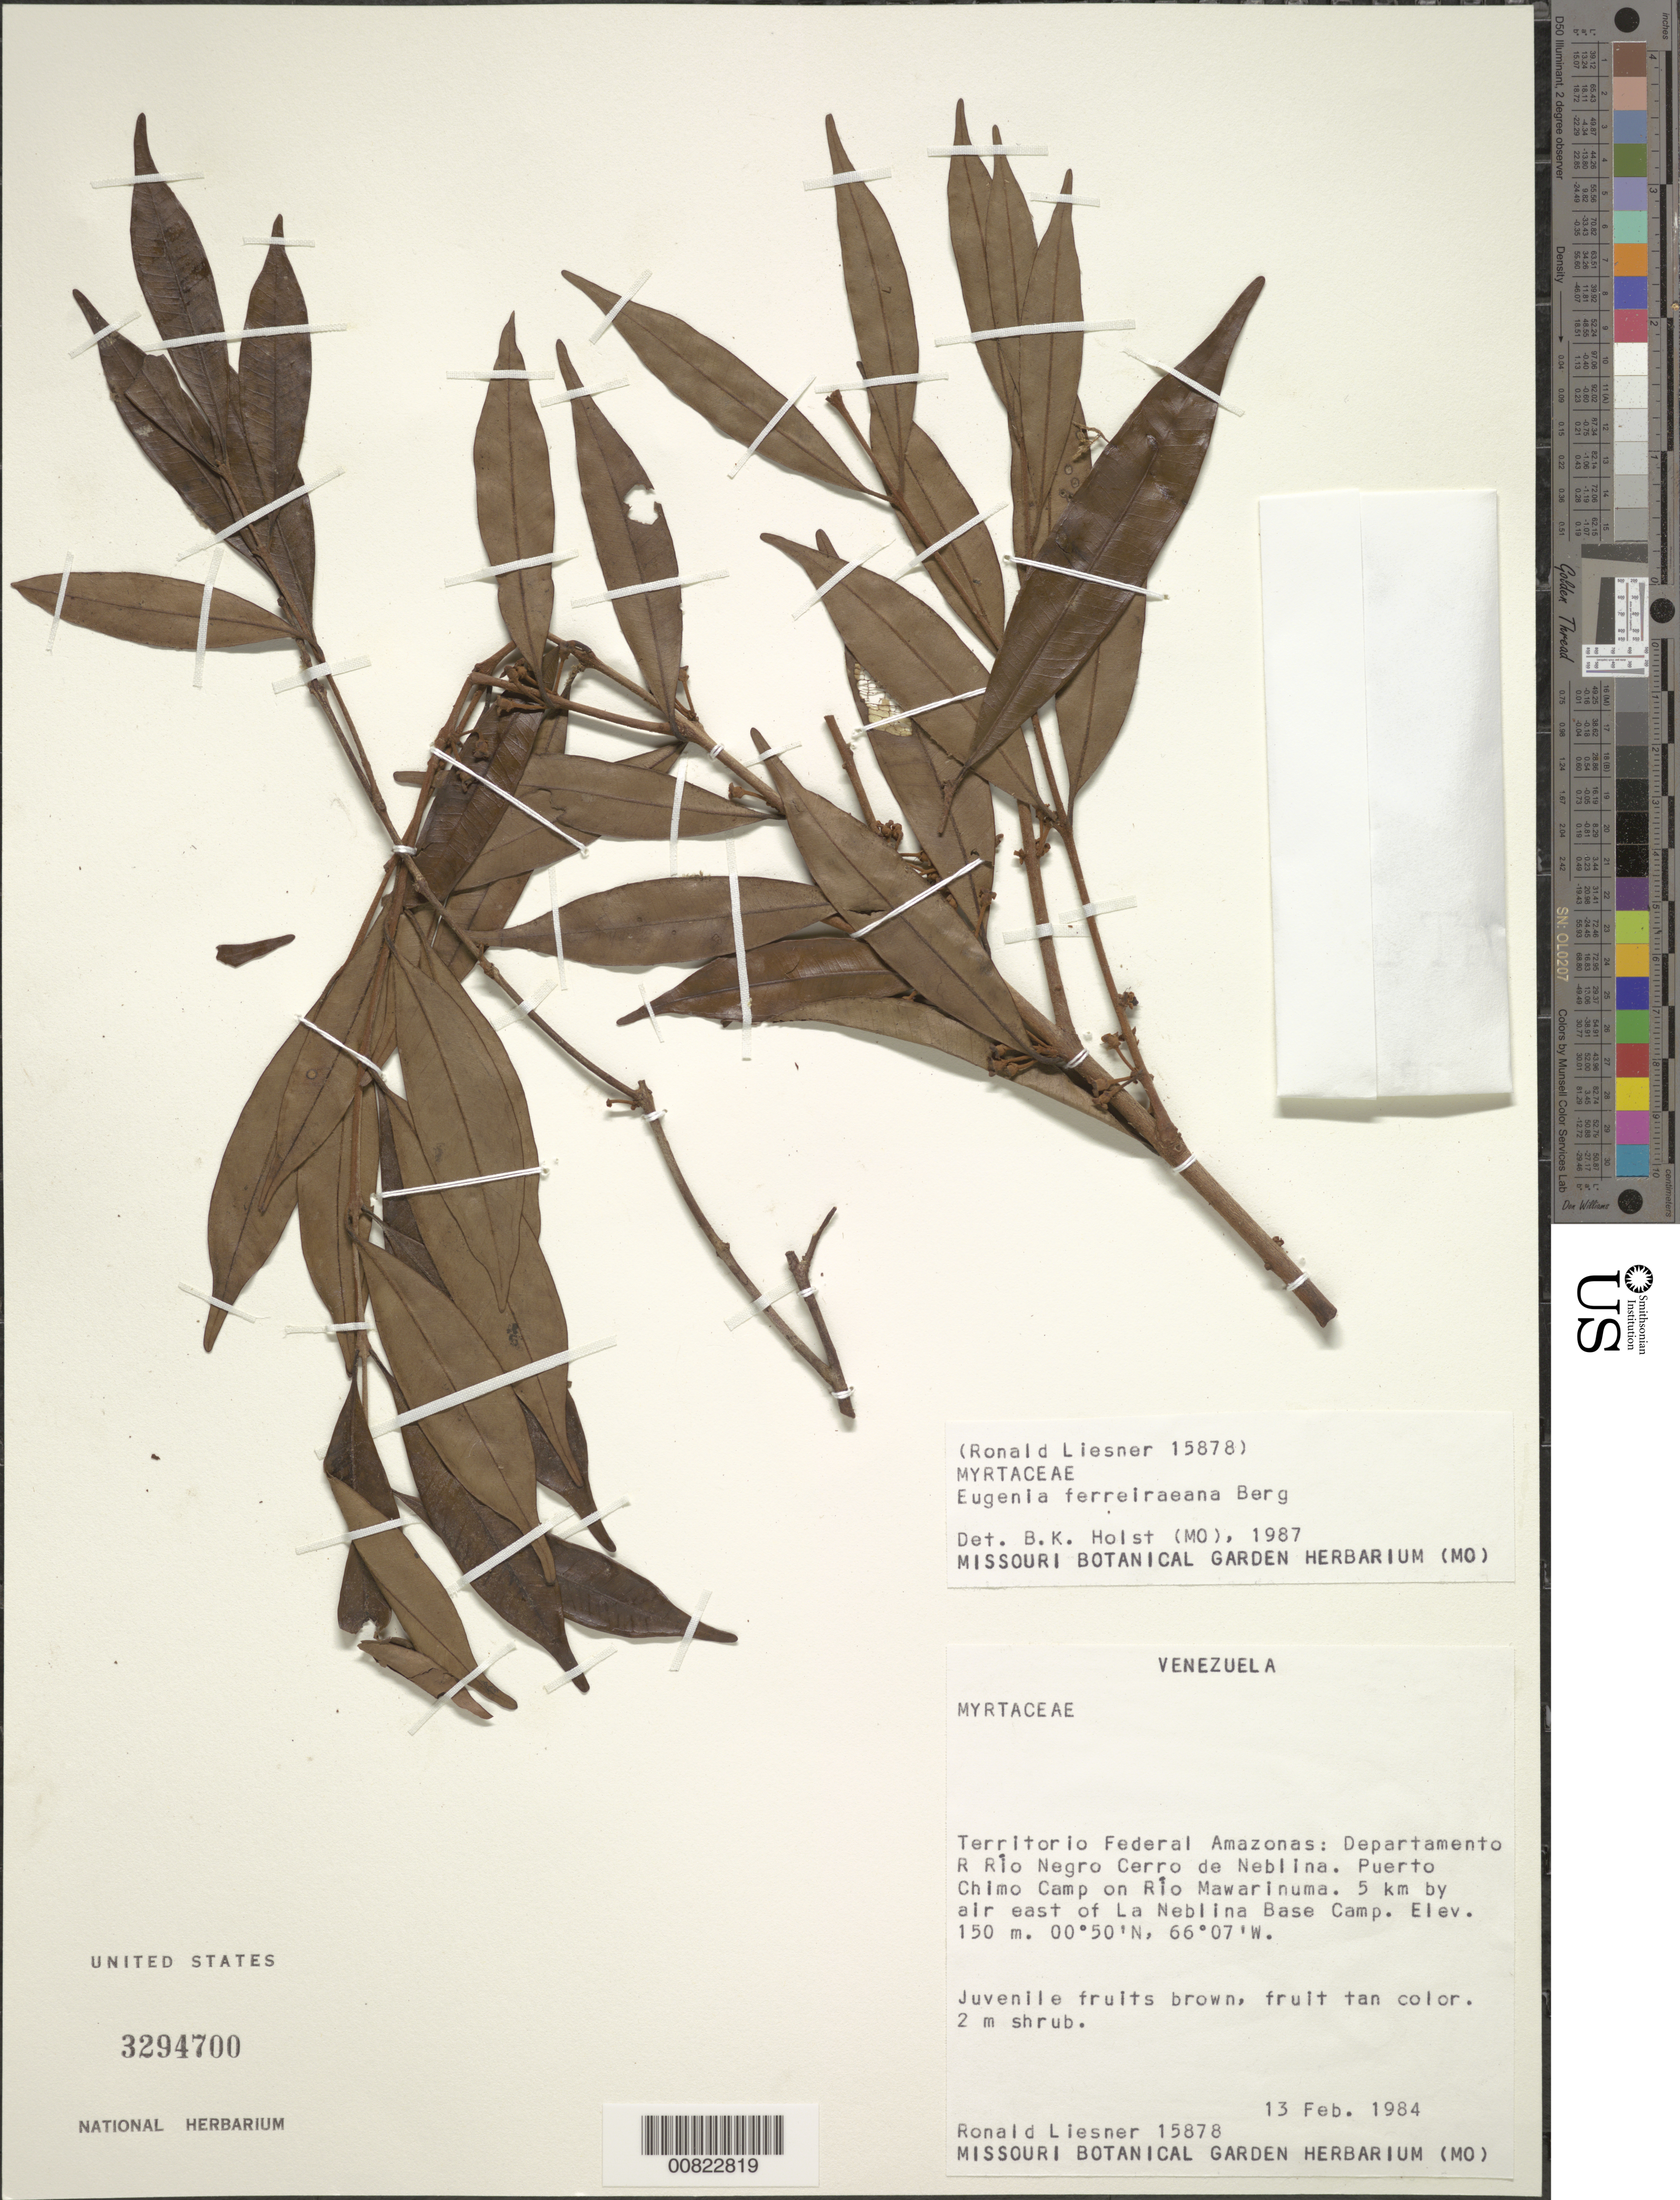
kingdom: Plantae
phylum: Tracheophyta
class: Magnoliopsida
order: Myrtales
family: Myrtaceae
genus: Eugenia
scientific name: Eugenia ferreiraeana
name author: O. Berg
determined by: Holst, Bruce K.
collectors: R. L. Liesner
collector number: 15878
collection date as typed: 13-Feb-84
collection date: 1984-02-13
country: Venezuela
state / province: Amazonas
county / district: Río Negro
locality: Cerro de la Neblina, Puerto Chimo Camp, Río Mawarinuma, 5 km E of La Neblina Base Camp by air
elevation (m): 150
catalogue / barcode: US 3294700